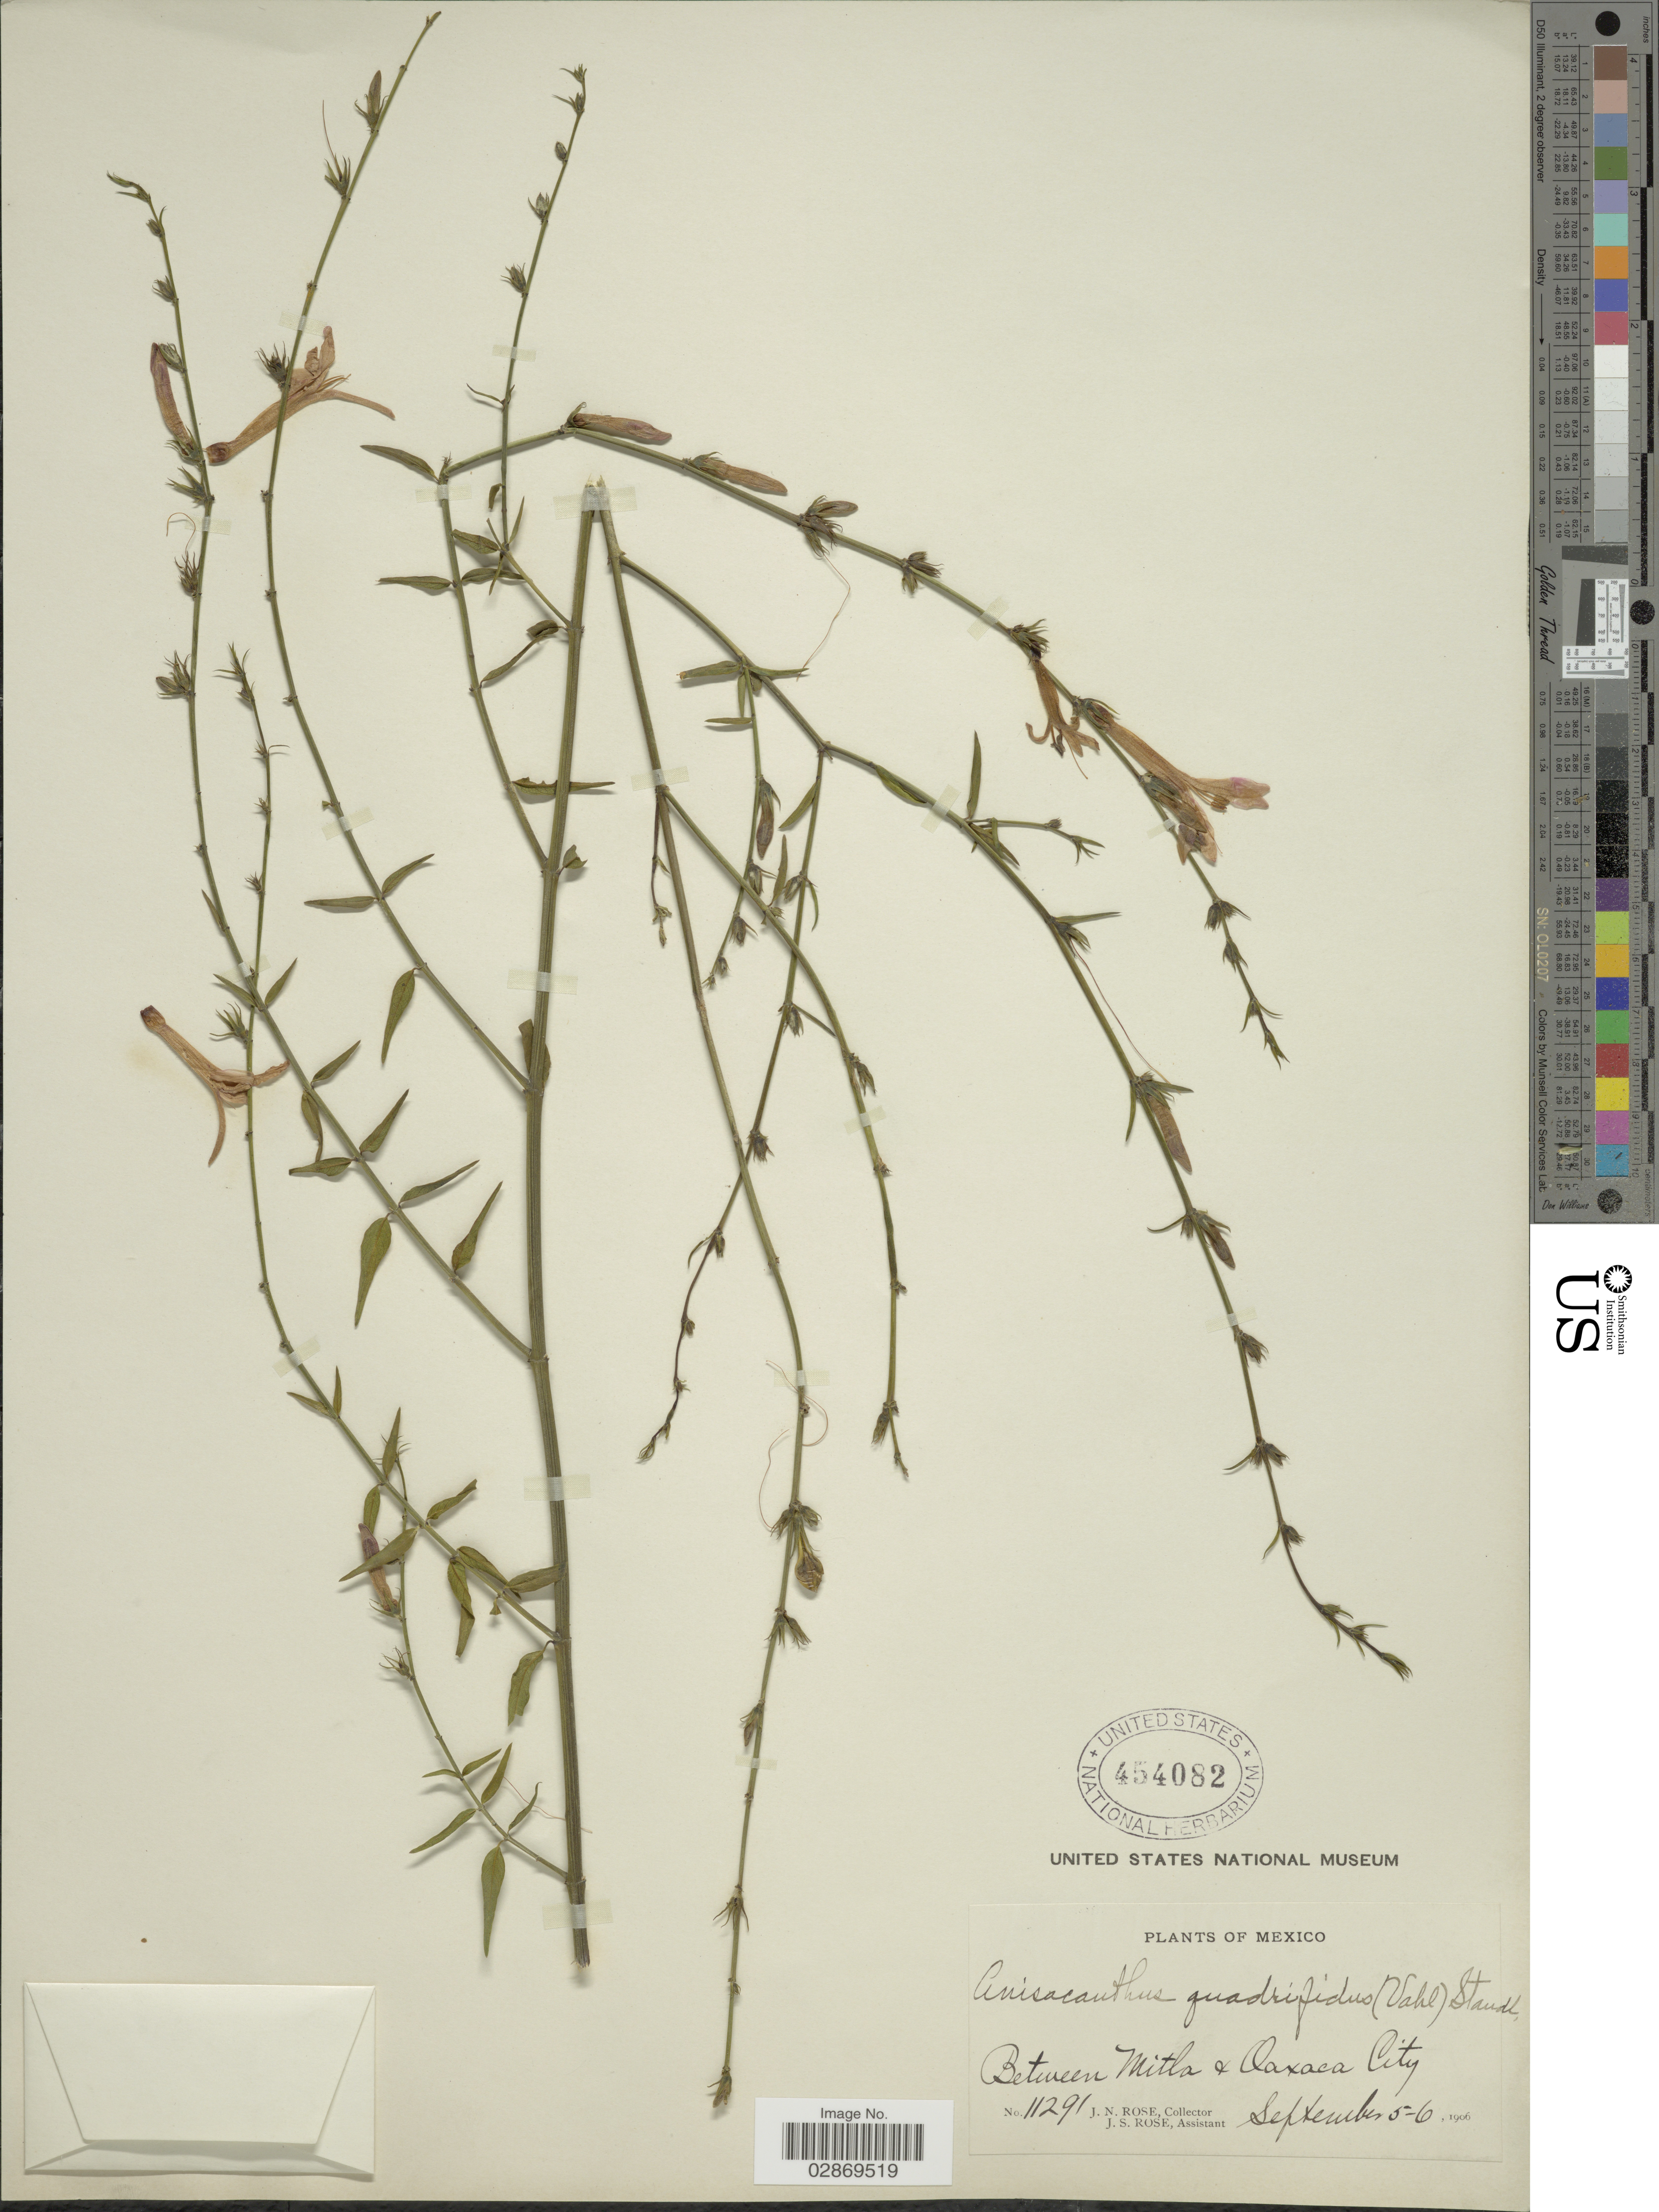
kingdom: Plantae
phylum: Tracheophyta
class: Magnoliopsida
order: Lamiales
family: Acanthaceae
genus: Anisacanthus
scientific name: Anisacanthus quadrifidus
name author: (Vahl) Nees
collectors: J. N. Rose & J. S. Rose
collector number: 11291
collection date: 1906-09-05/1906-09-06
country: Mexico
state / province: Oaxaca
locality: Between Mitla & Oaxaca City.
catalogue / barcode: US 454082